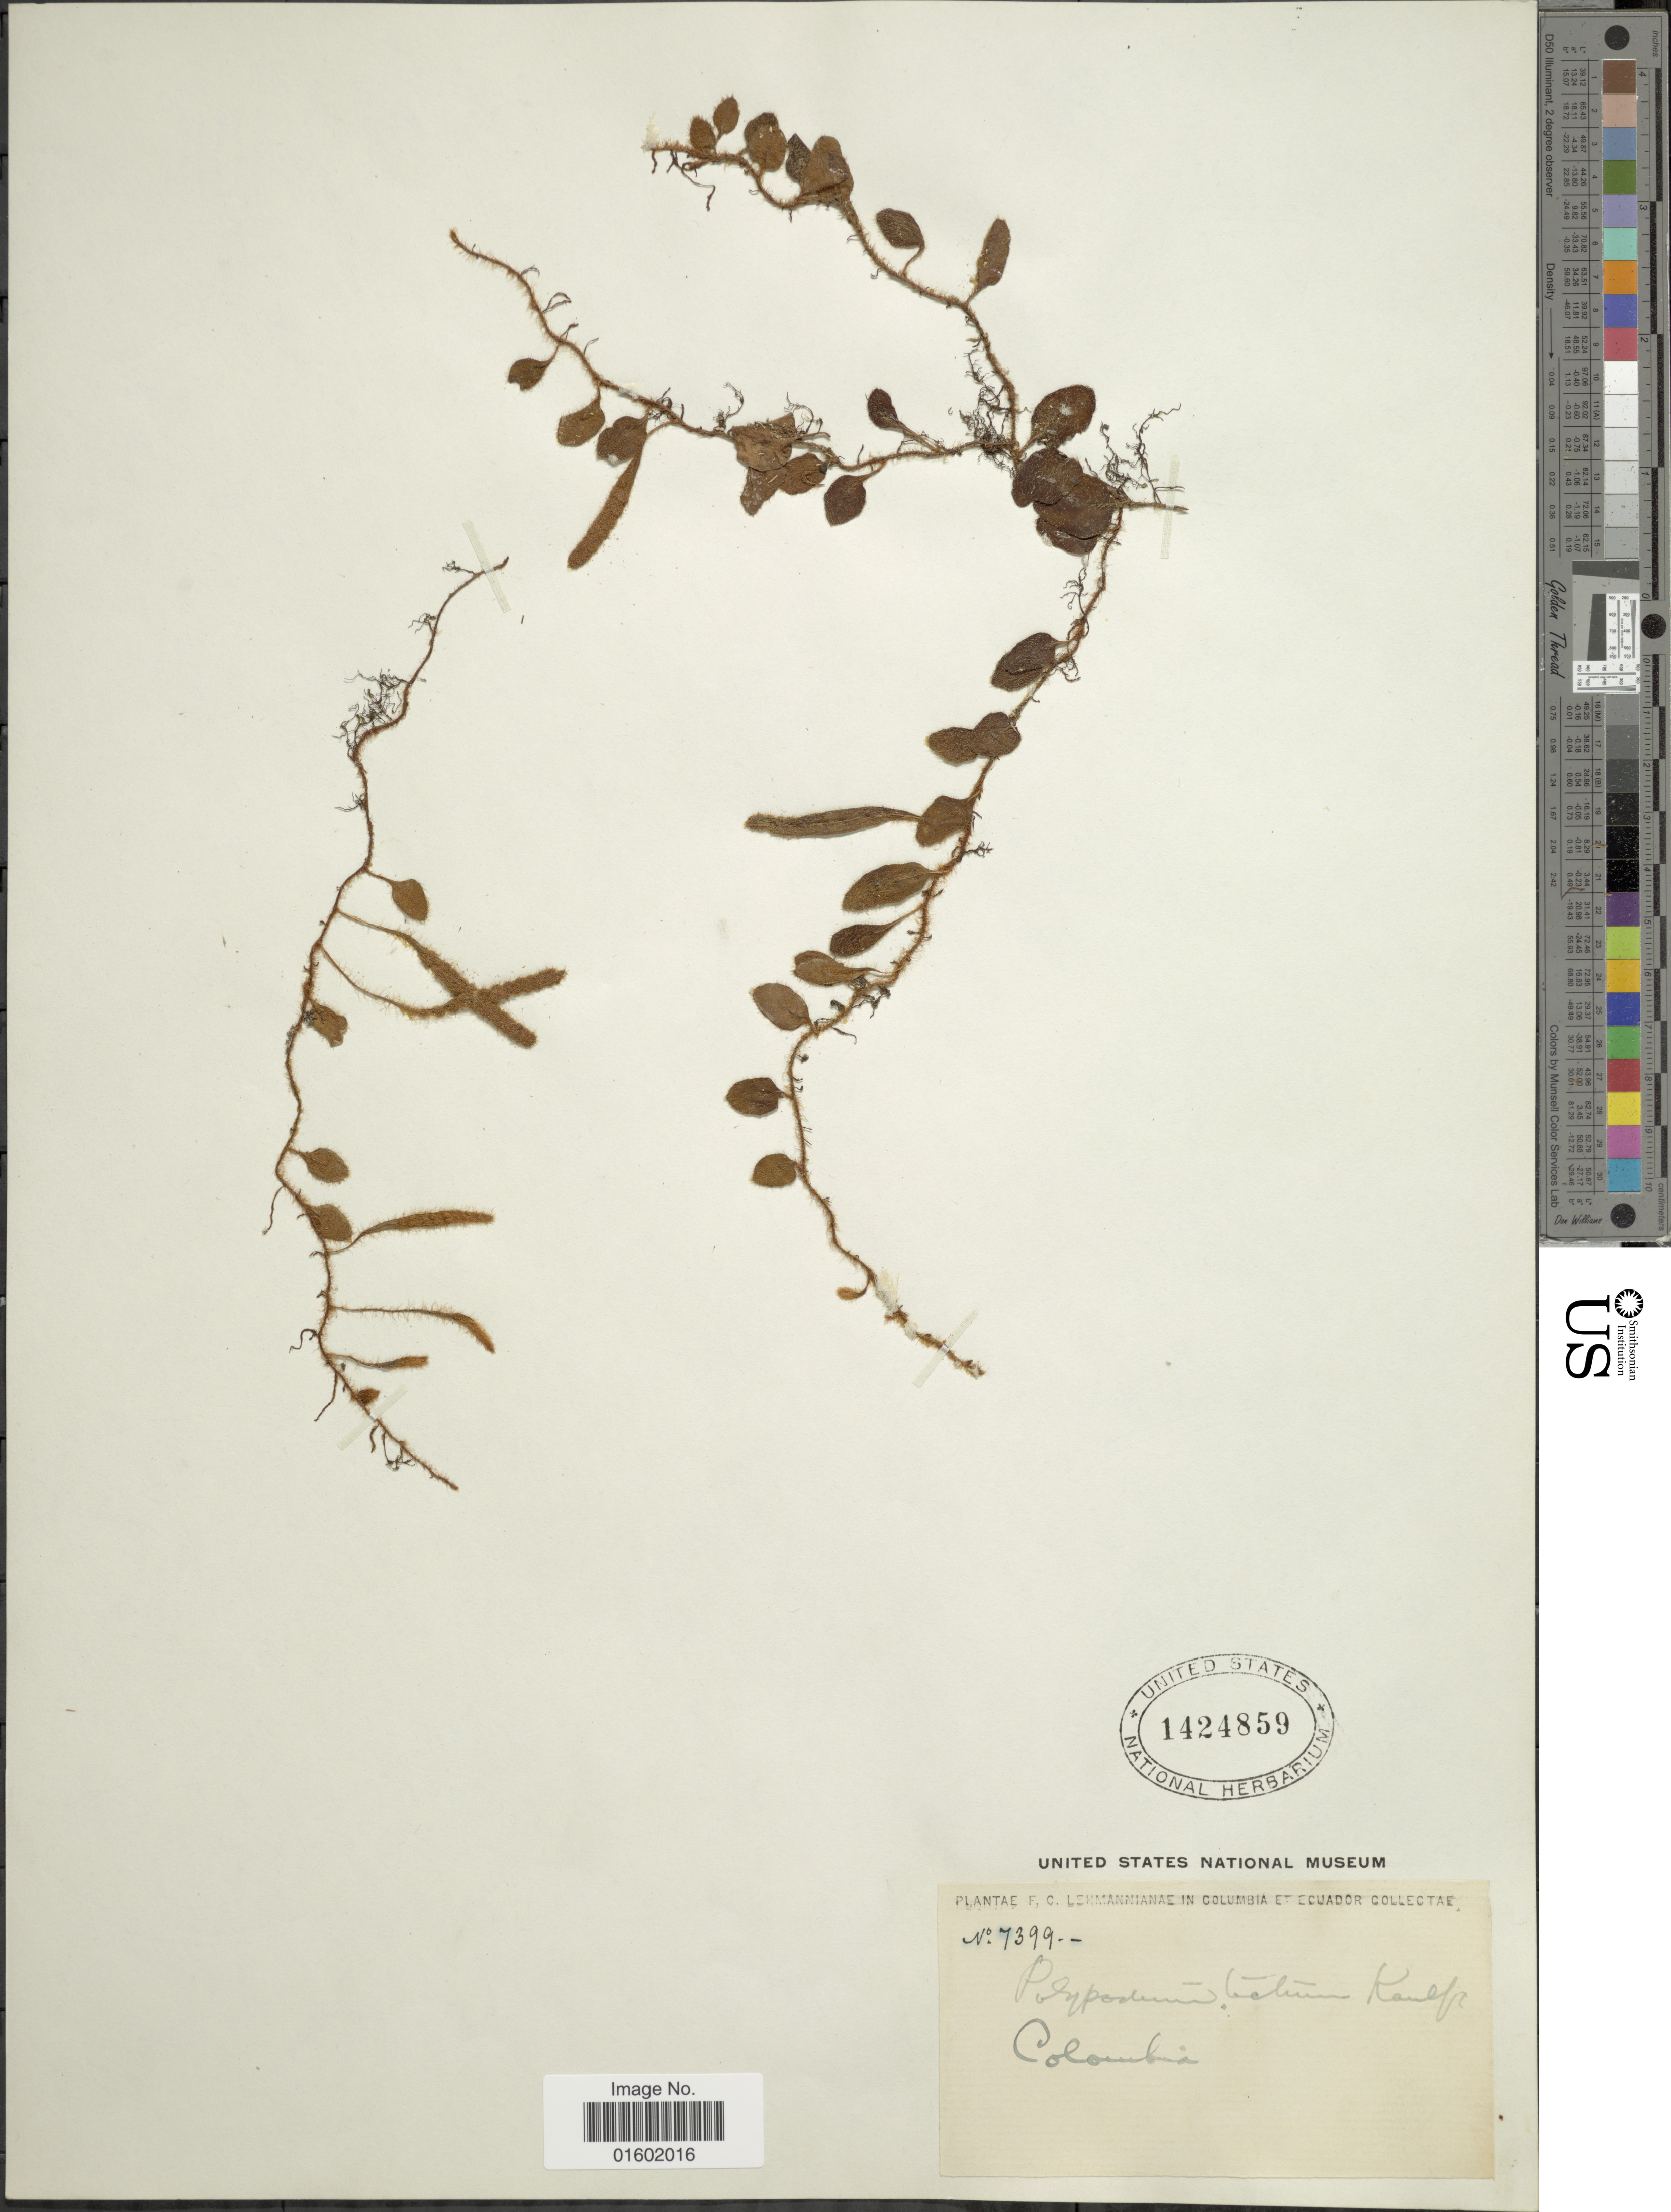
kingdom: Plantae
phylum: Tracheophyta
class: Polypodiopsida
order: Polypodiales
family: Polypodiaceae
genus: Microgramma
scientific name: Microgramma tecta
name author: (Kaulf.) Alston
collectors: F. C. Lehmann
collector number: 7399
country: Colombia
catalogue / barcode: US 1424859